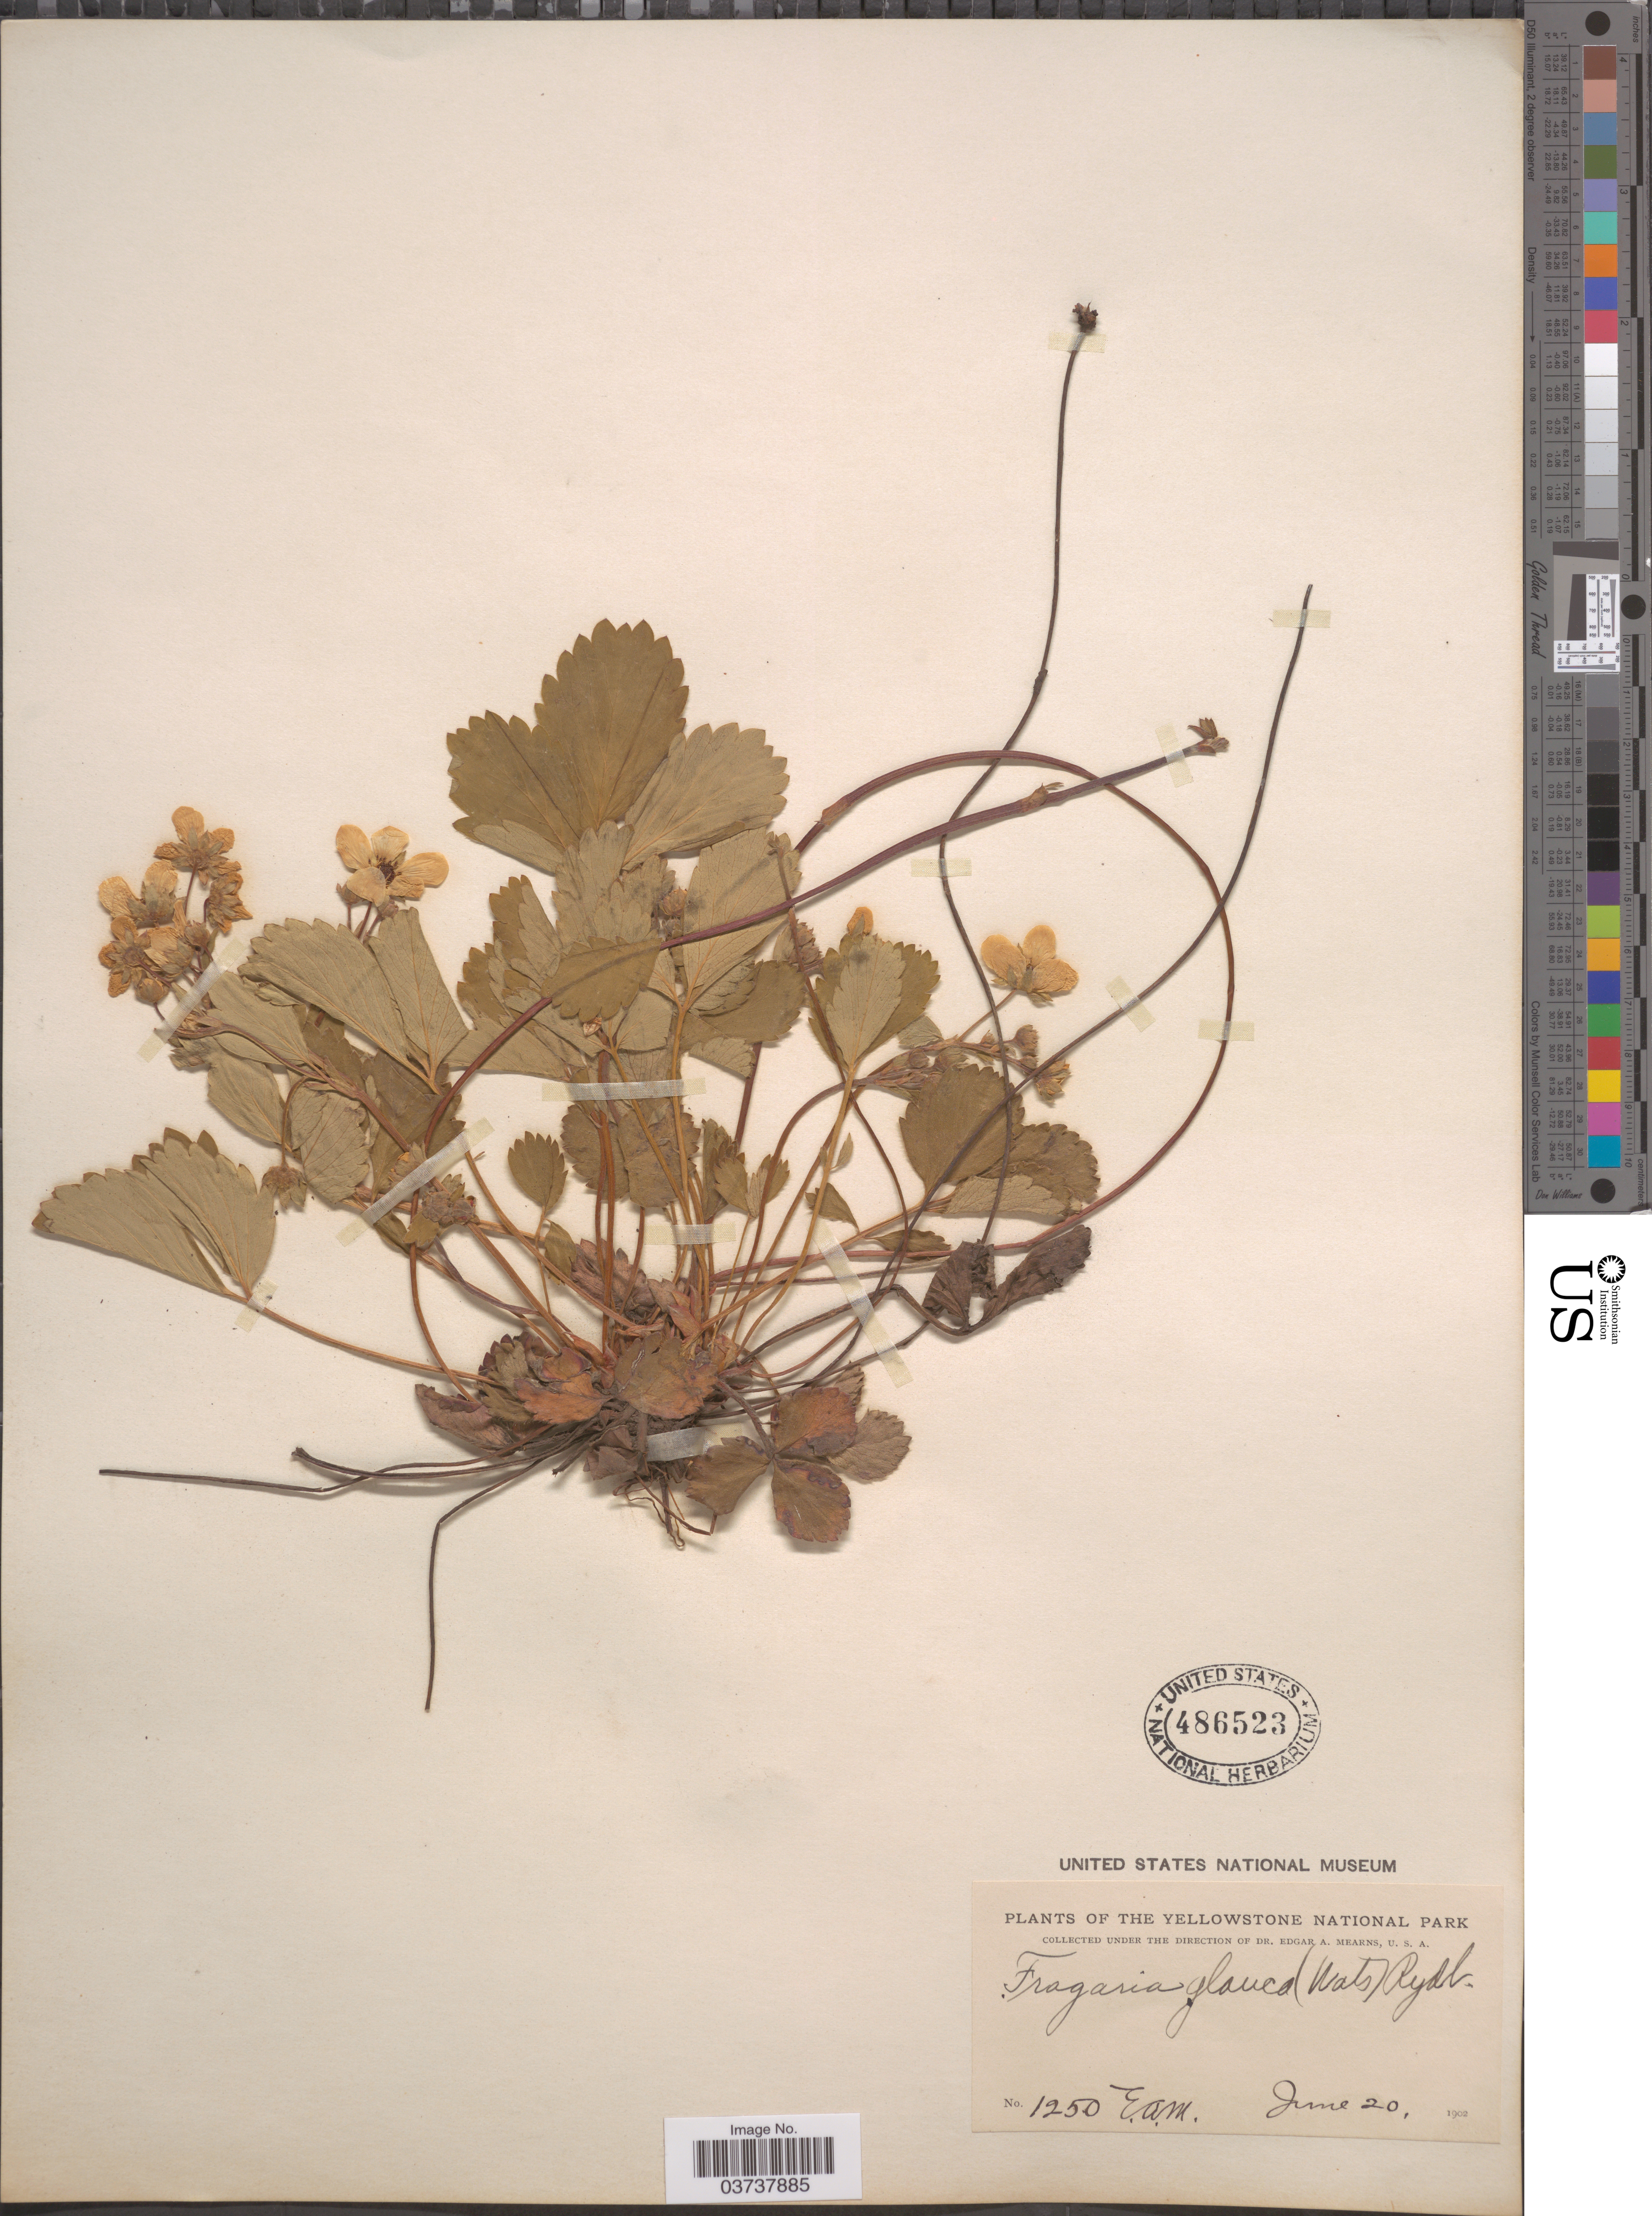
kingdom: Plantae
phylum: Tracheophyta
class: Magnoliopsida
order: Rosales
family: Rosaceae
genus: Fragaria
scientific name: Fragaria virginiana subsp. glauca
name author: (S. Watson) Staudt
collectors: E. A. Mearns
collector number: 1250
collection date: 1902-06-20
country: United States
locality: The Yellowstone National Park.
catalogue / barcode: US 486523